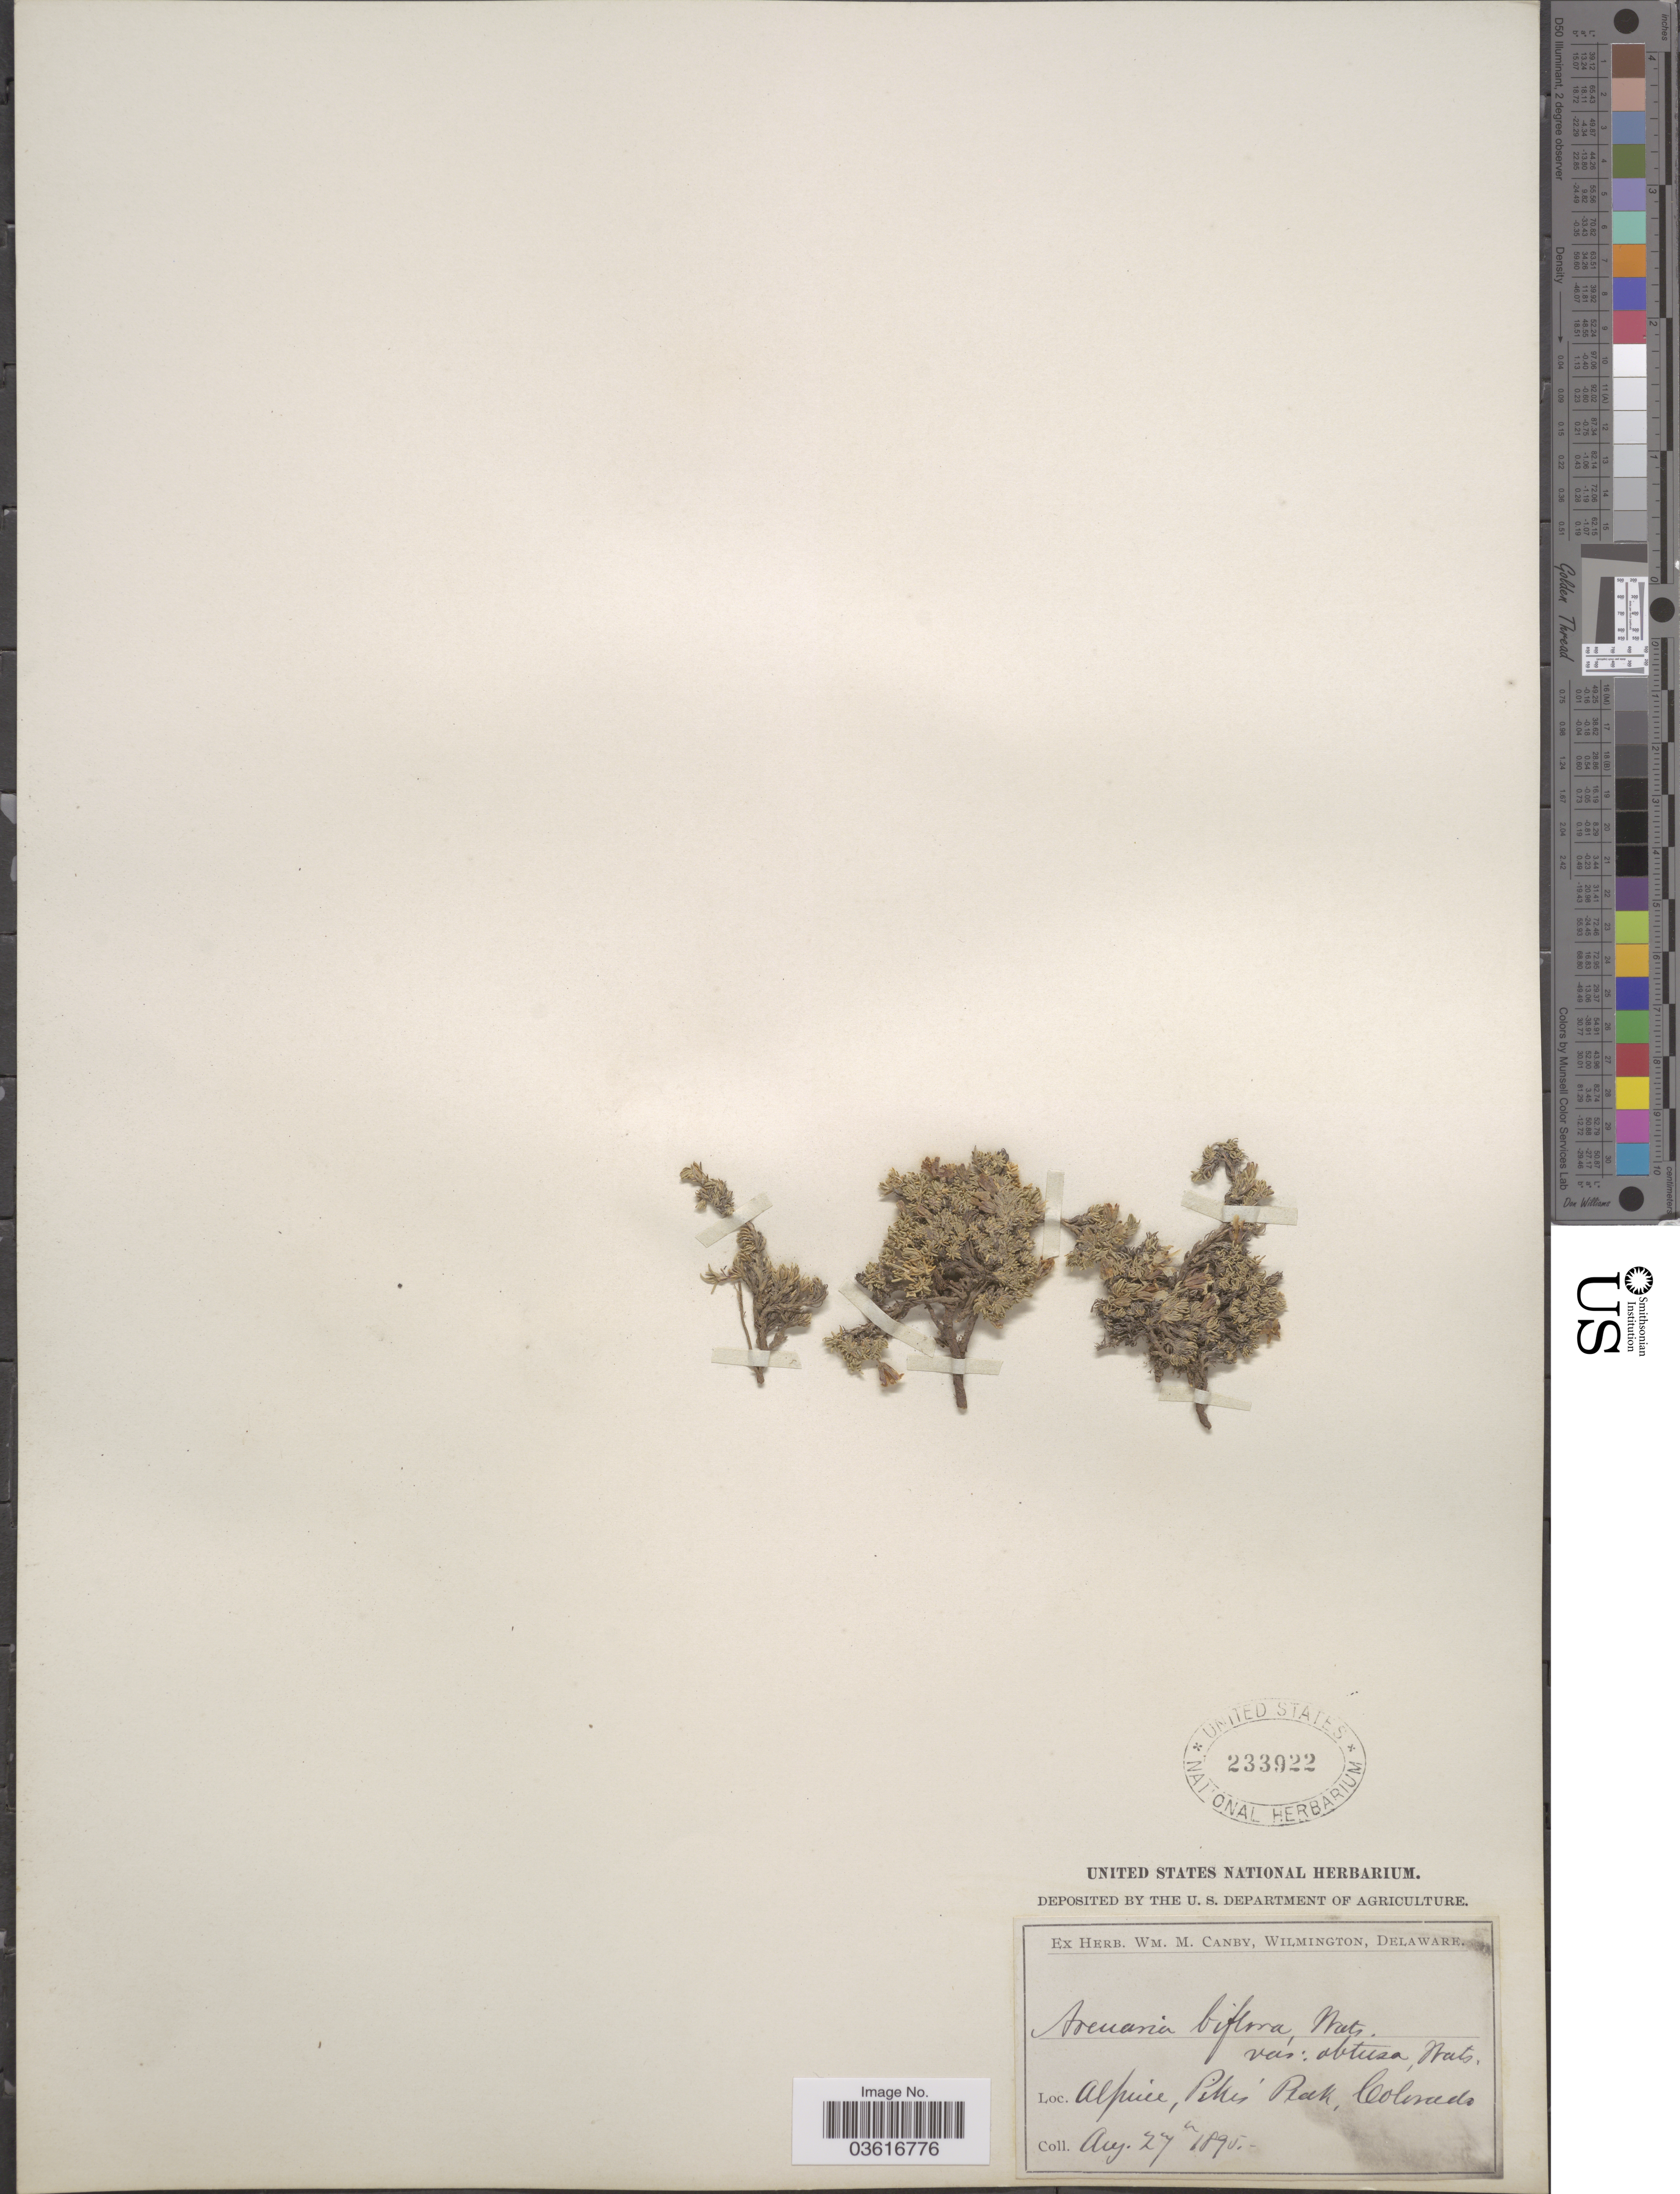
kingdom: Plantae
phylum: Tracheophyta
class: Magnoliopsida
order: Caryophyllales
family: Caryophyllaceae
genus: Cherleria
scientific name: Cherleria obtusiloba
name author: (Rydb.) A.J. Moore & Dillenb.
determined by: Strong, M. T., (US), Smithsonian Institution - National Museum of Natural History (UNITED STATES)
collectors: ex herb. W.M. Canby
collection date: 1895-08-27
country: United States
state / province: Colorado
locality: Alpine, Pike's Peak.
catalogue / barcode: US 233922